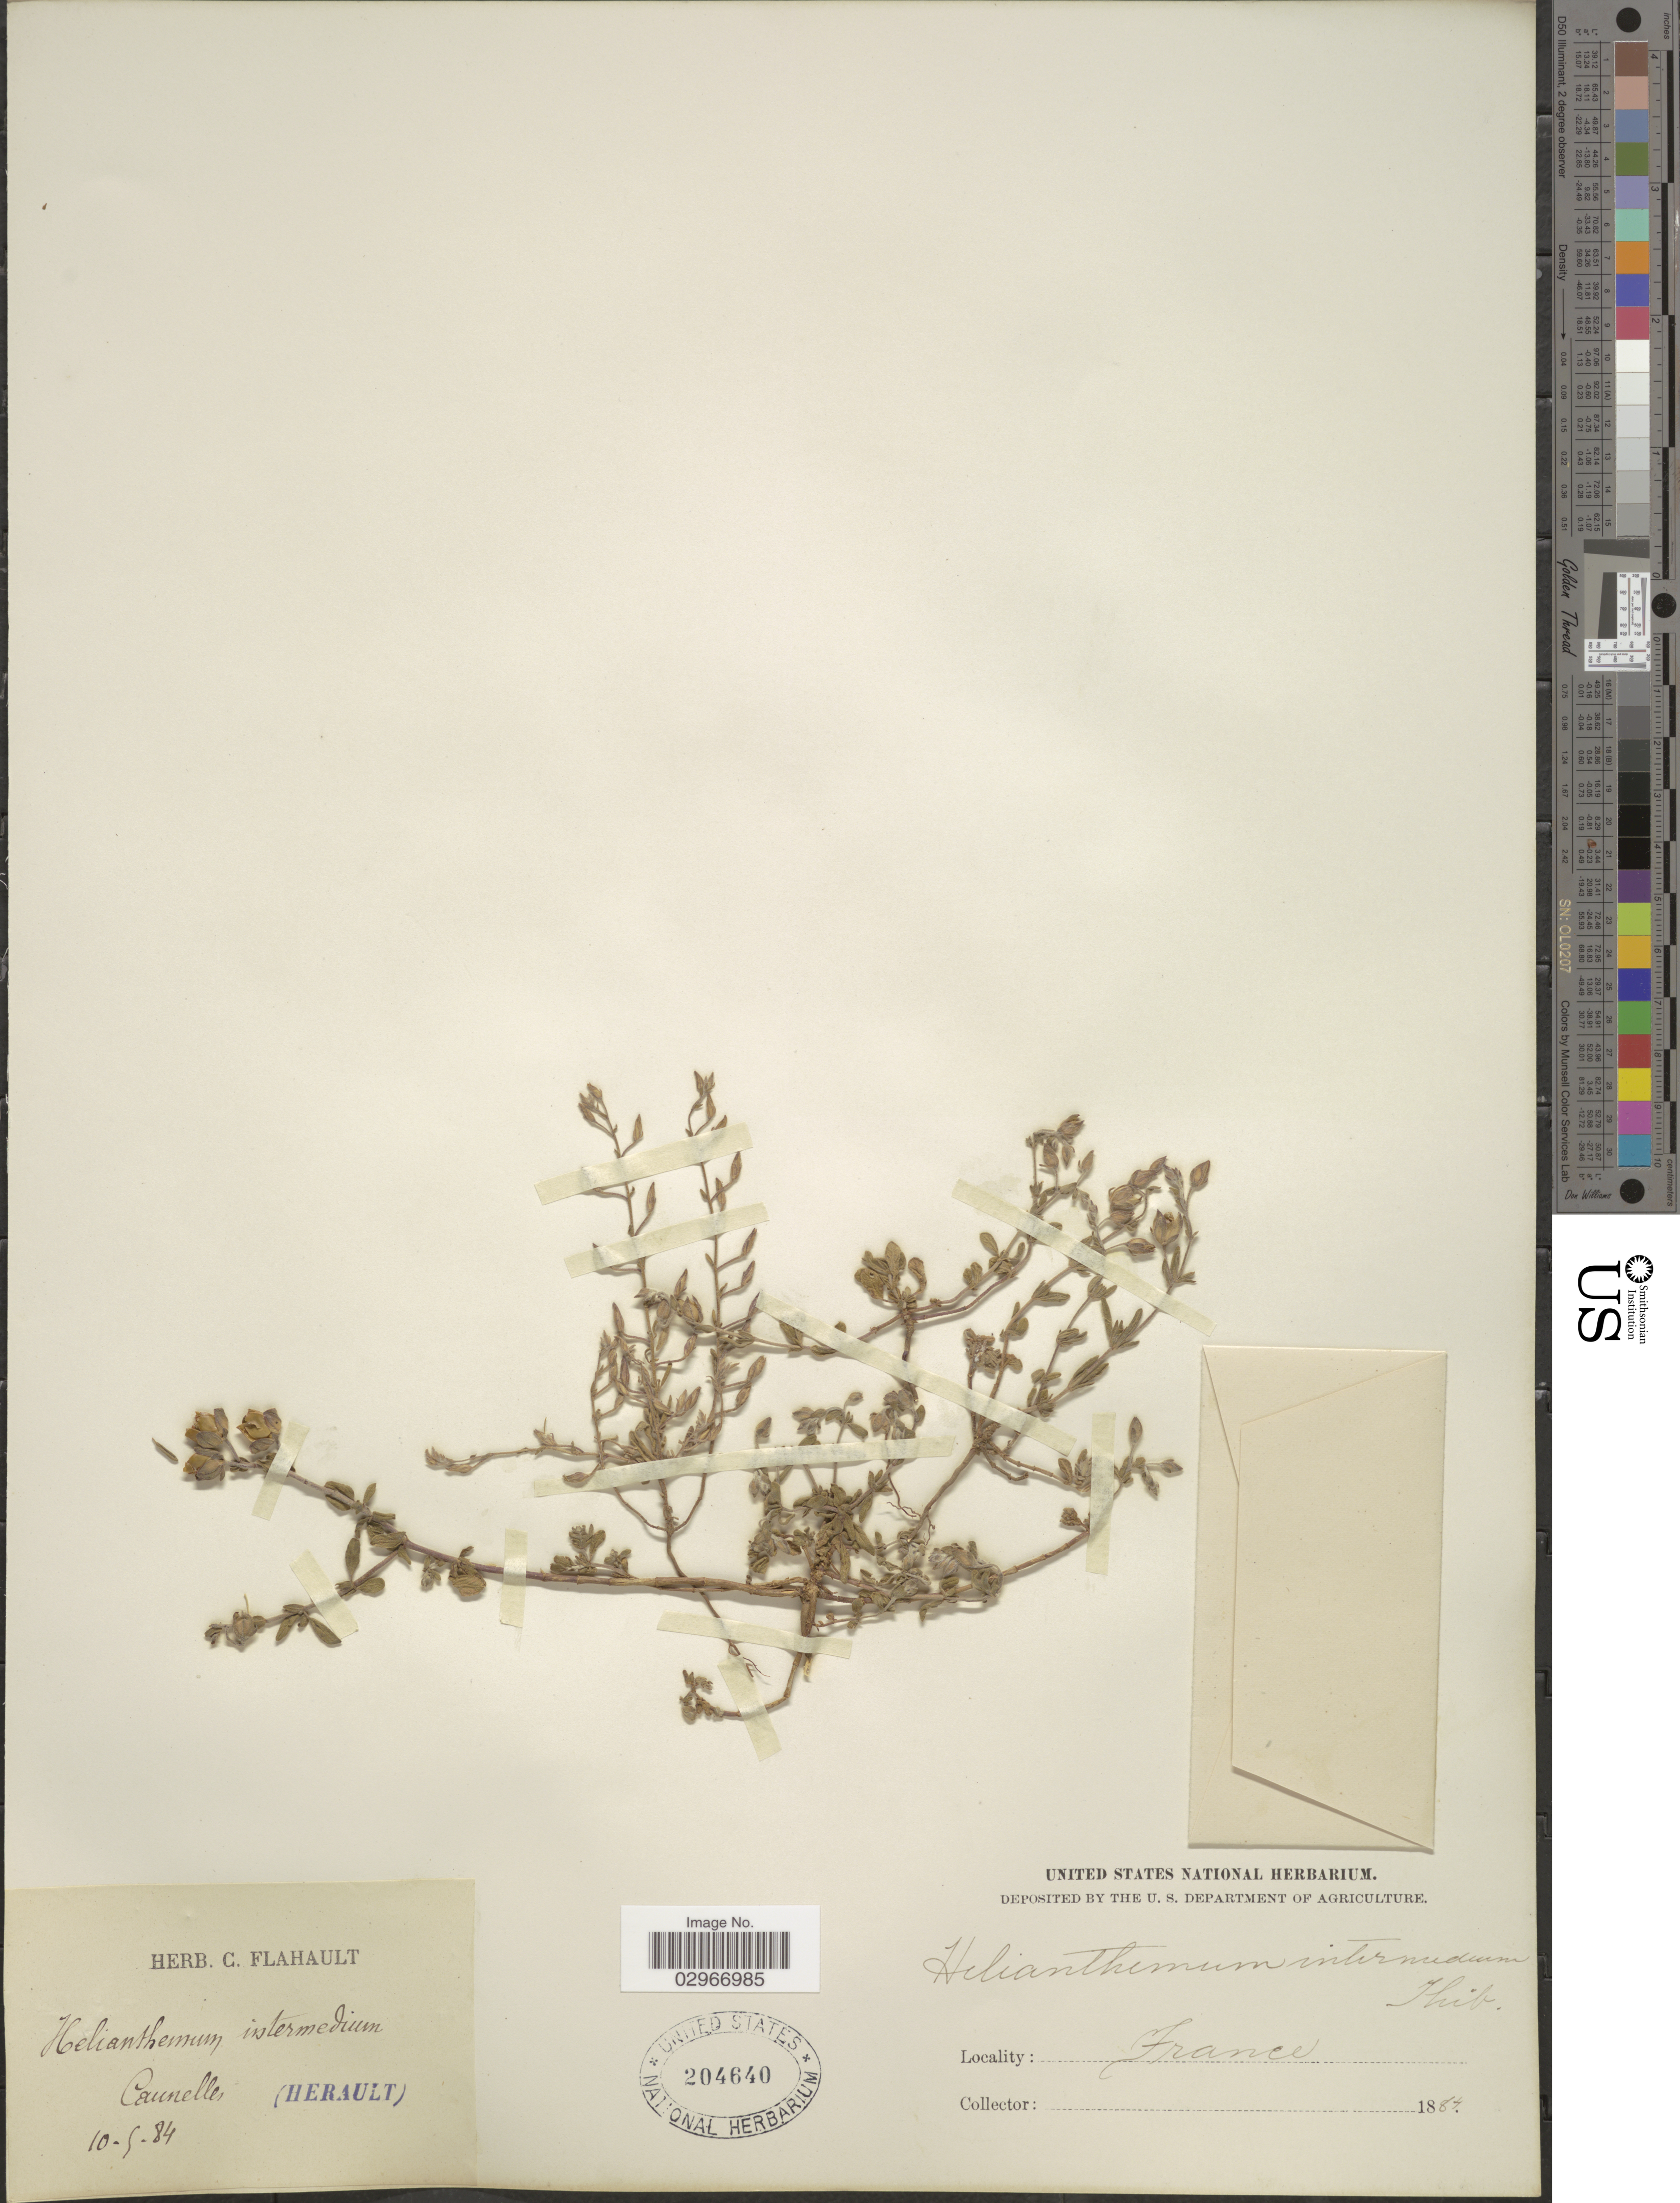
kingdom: Plantae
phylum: Tracheophyta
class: Magnoliopsida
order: Malvales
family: Cistaceae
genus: Helianthemum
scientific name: Helianthemum intermedium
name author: (Thibaud) Dunal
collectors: ex herb. C. Flahault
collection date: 1884-05-10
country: France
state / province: Occitanie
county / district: Hérault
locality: Caunelles. (Herault).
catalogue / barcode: US 204640